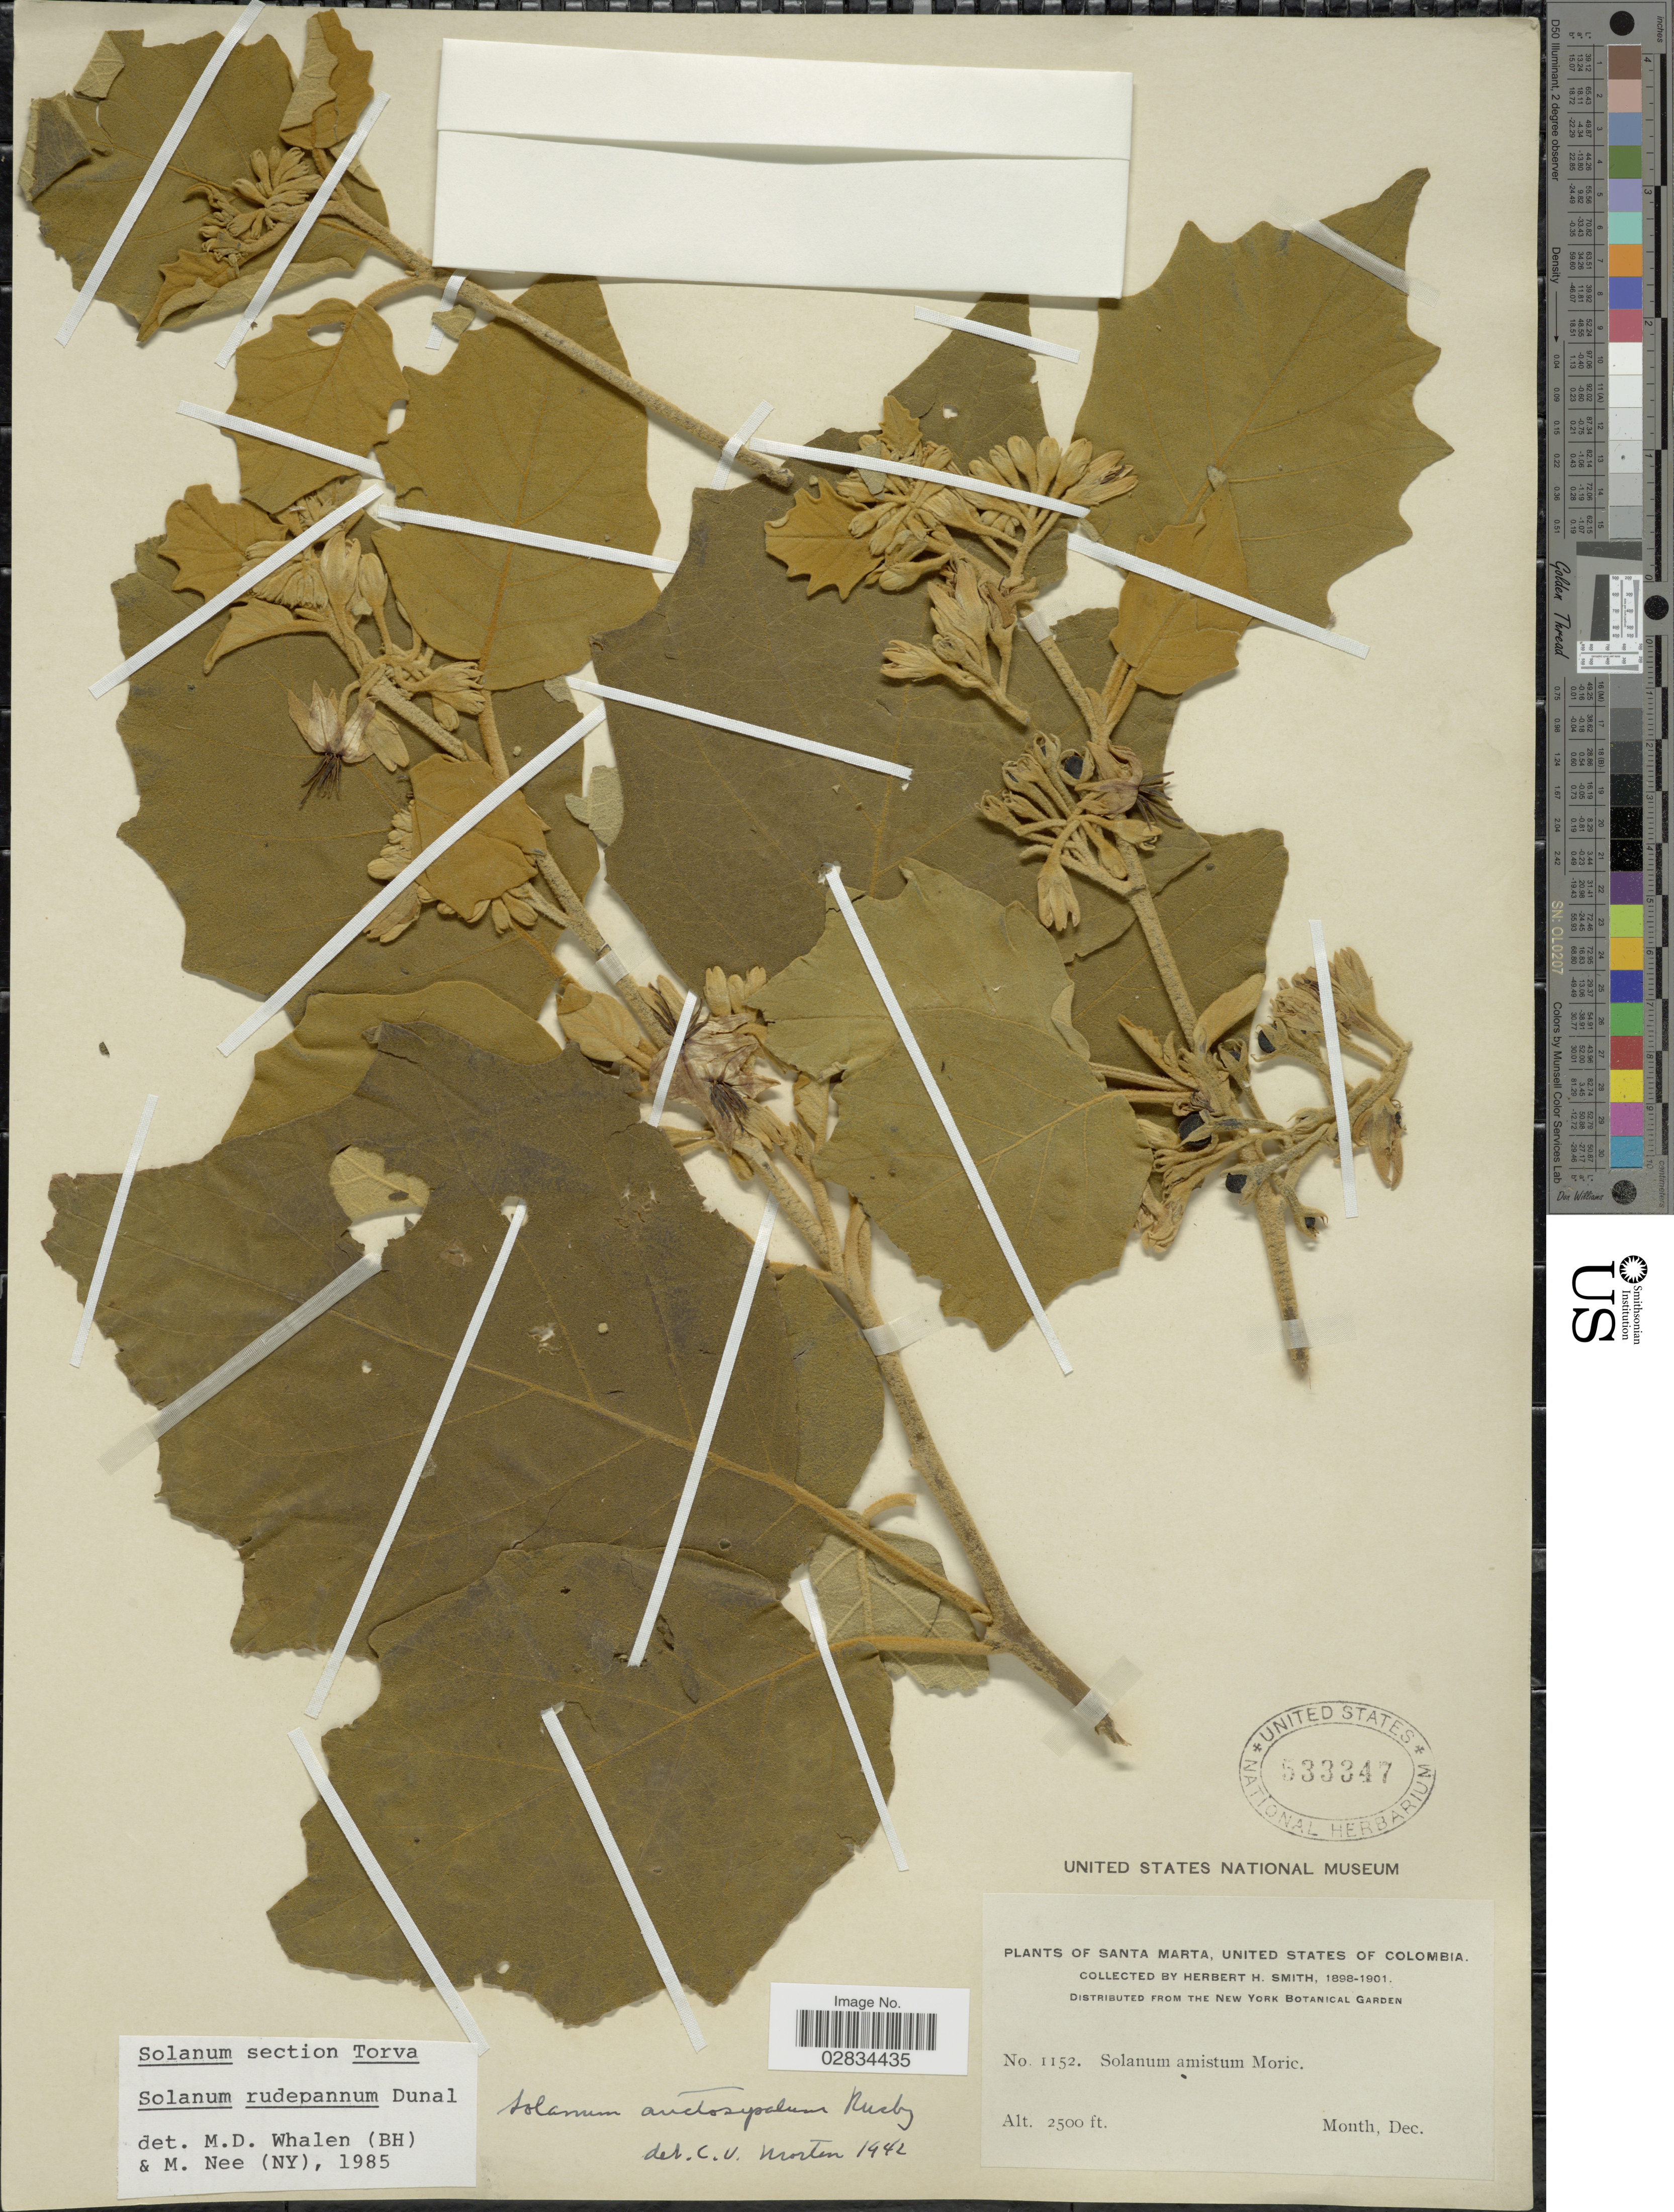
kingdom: Plantae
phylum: Tracheophyta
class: Magnoliopsida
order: Solanales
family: Solanaceae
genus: Solanum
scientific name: Solanum rudepannum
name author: Dunal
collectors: Herbert H. Smith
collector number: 1152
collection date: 1898-12/1901-12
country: Colombia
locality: Santa Maria, United States of Colombia.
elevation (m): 762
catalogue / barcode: US 533347